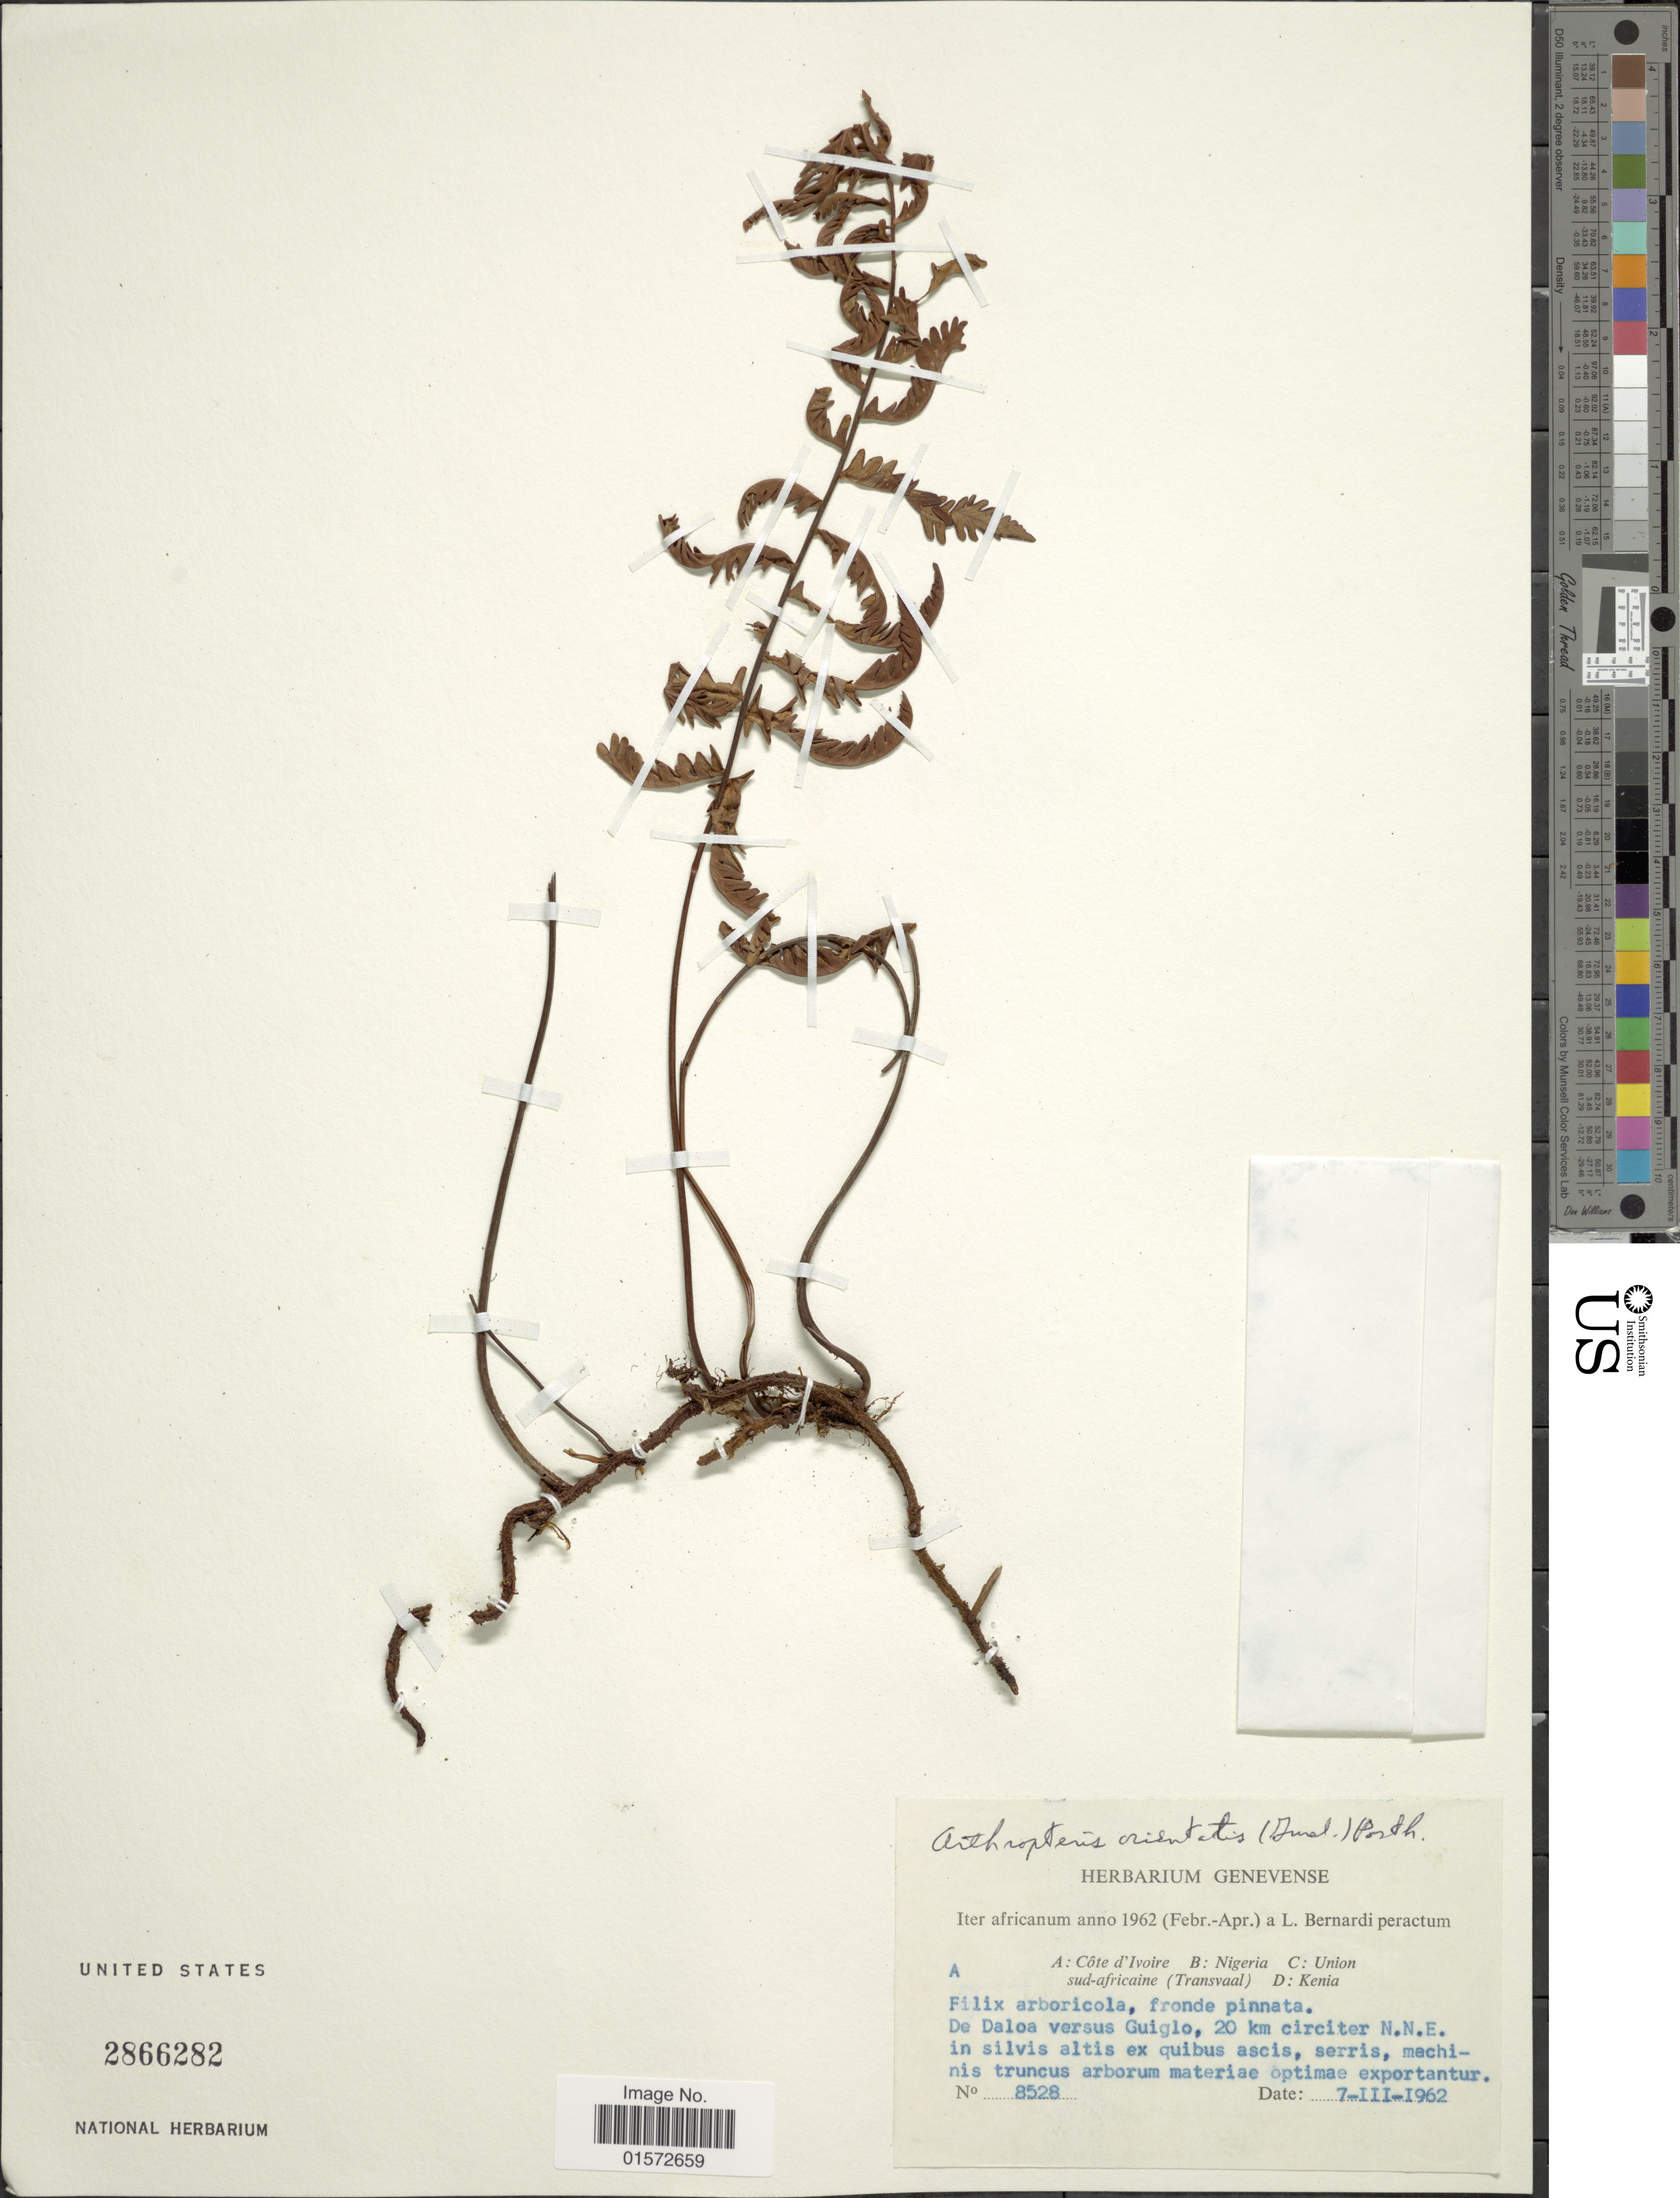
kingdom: Plantae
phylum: Tracheophyta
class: Polypodiopsida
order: Polypodiales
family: Tectariaceae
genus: Arthropteris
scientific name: Arthropteris orientalis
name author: (J.F. Gmel.) Posth.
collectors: L. Bernardi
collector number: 8528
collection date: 1962-03-07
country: Ivory Coast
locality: Filix arboricola, fronde pinnata, De Daloa versus Guiglo, 20 km circiter N. N. E. in silvis altis ex quibus ascis, serris, machinis truncus arborum materiae optimae exportantur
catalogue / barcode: US 2866282